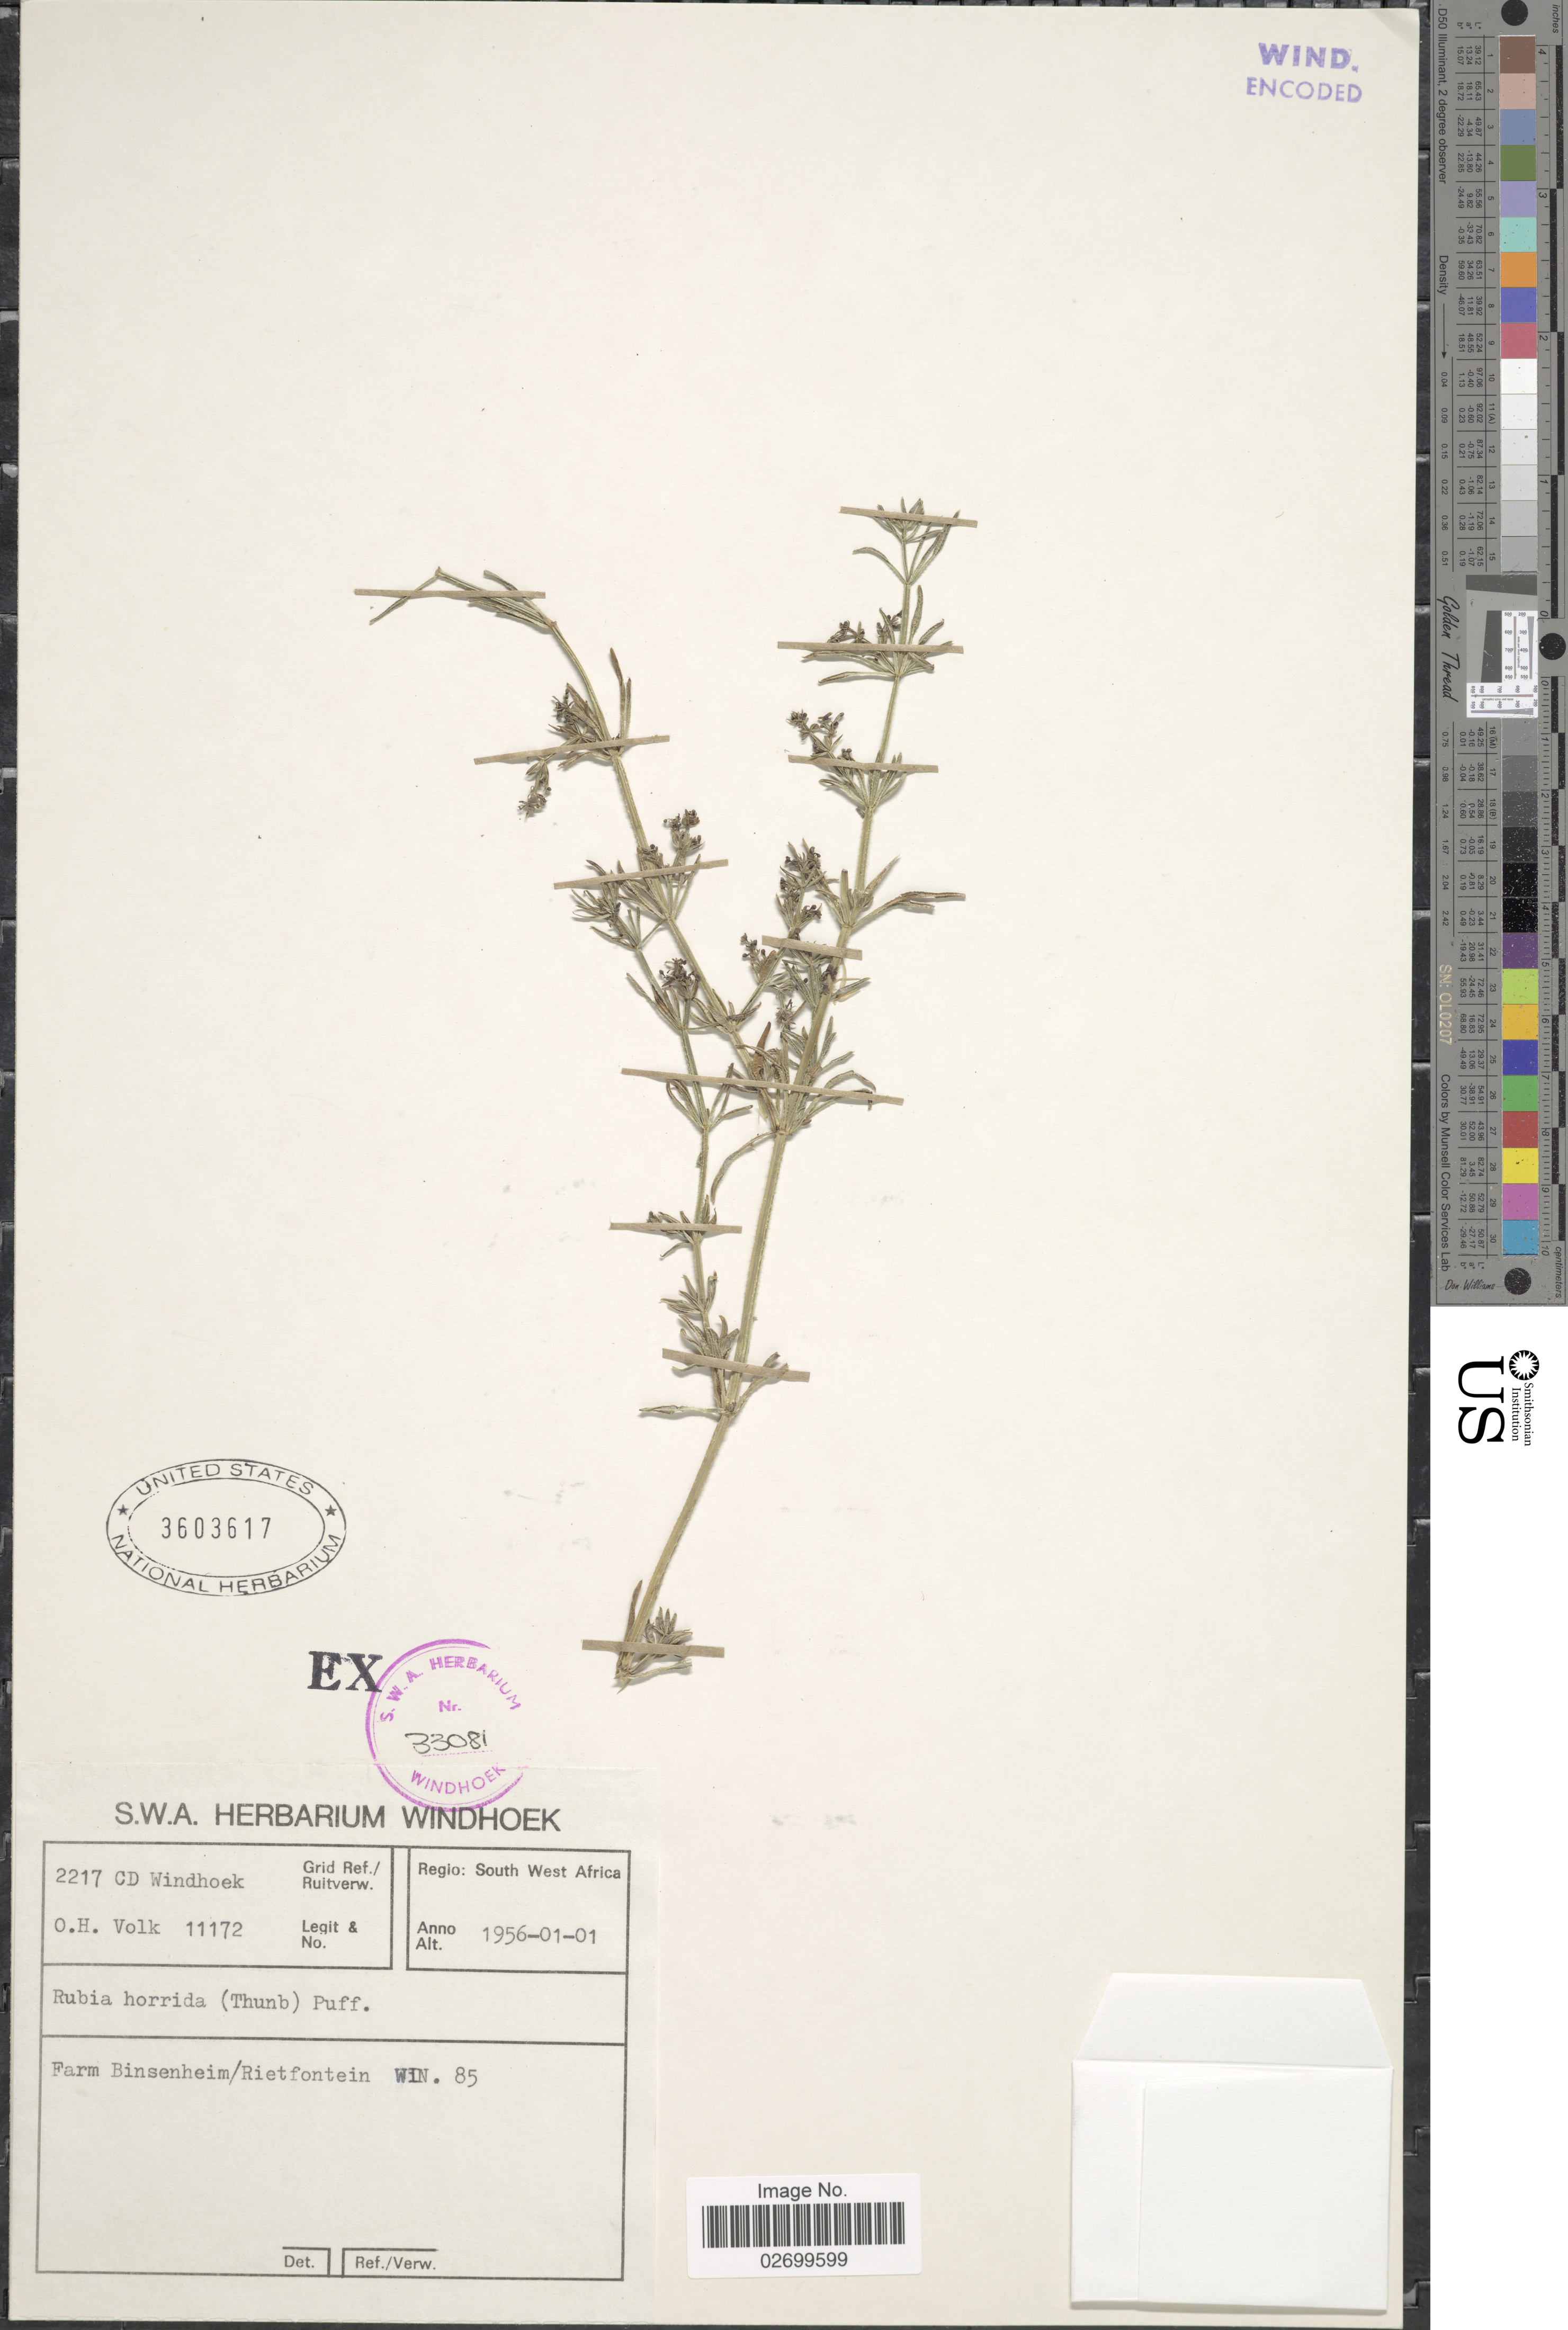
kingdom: Plantae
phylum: Tracheophyta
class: Magnoliopsida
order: Gentianales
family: Rubiaceae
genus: Rubia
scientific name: Rubia horrida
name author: (Thunb.) Puff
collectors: O. Volk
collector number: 11172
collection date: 1956-01-01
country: Namibia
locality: South West Africa, Farm Binsenheim/Rietfontein WIN.85.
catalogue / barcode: US 3603617